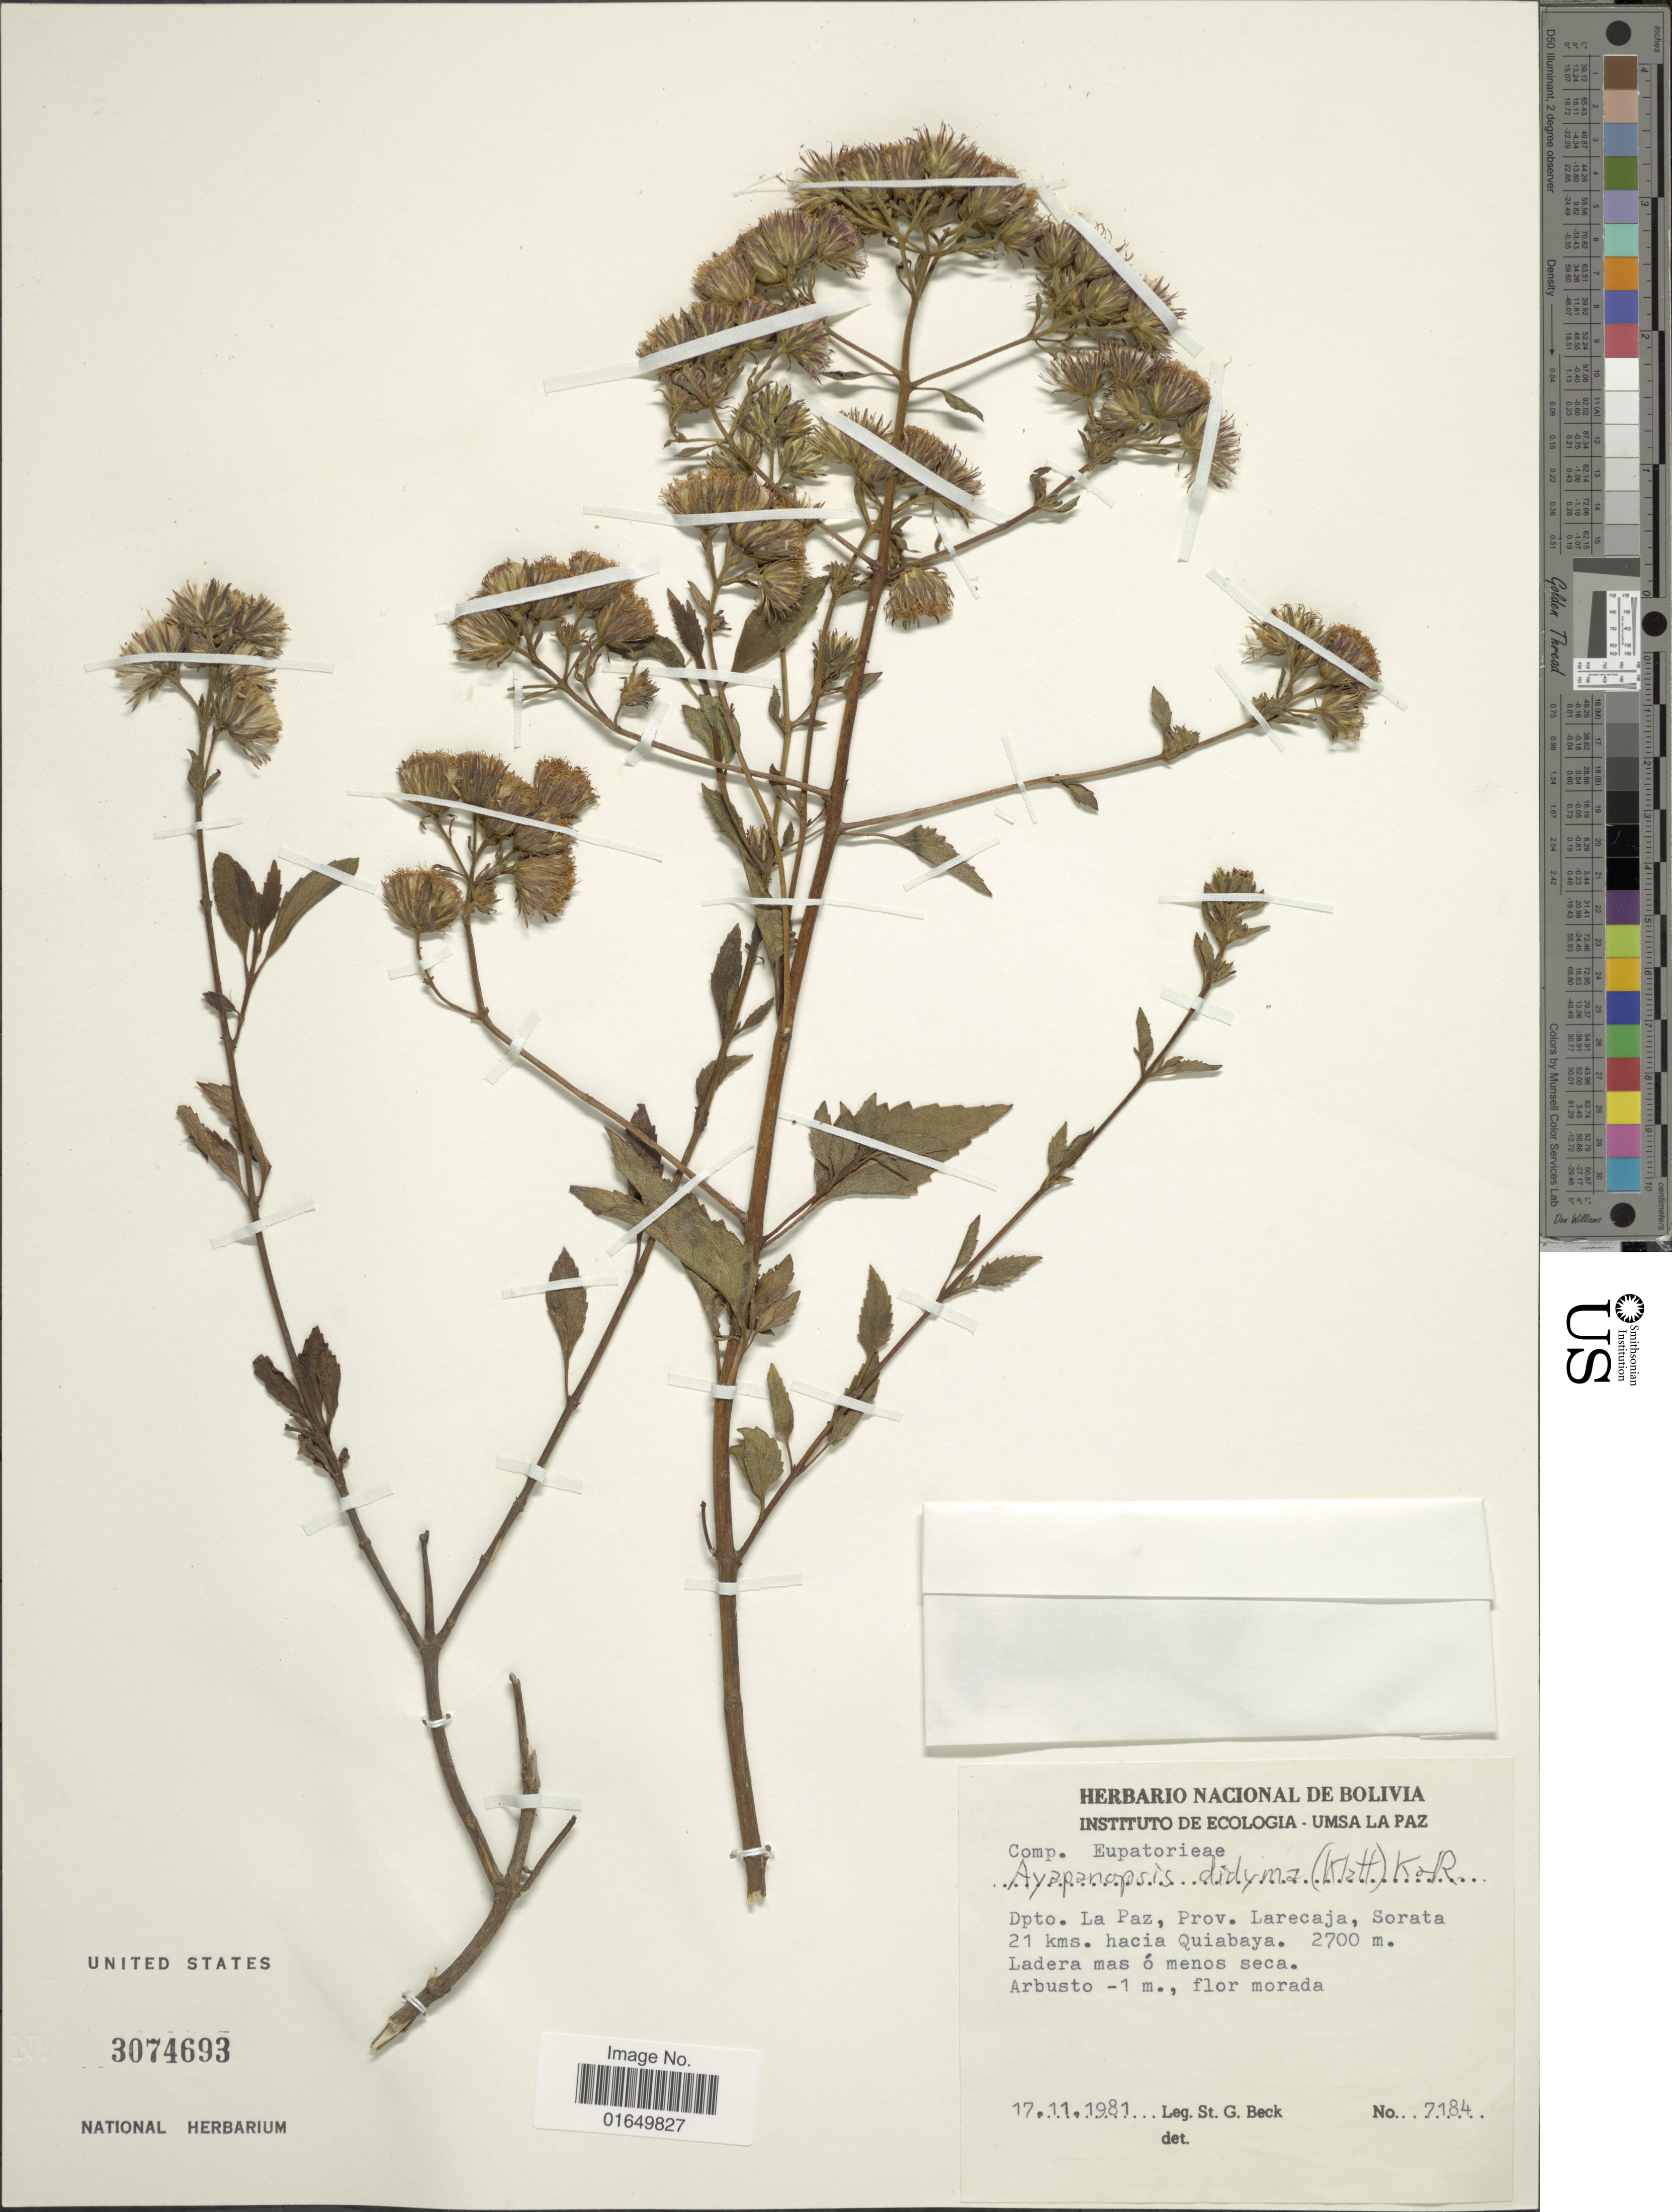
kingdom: Plantae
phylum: Tracheophyta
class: Magnoliopsida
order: Asterales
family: Asteraceae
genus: Heterocondylus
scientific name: Heterocondylus didymum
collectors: S. G. Beck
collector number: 7184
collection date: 1981-11-17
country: Bolivia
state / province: La Paz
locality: Prov. Larecaja, Sorata 21 kms. hacia Quiabaya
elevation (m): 2700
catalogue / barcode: US 3074693